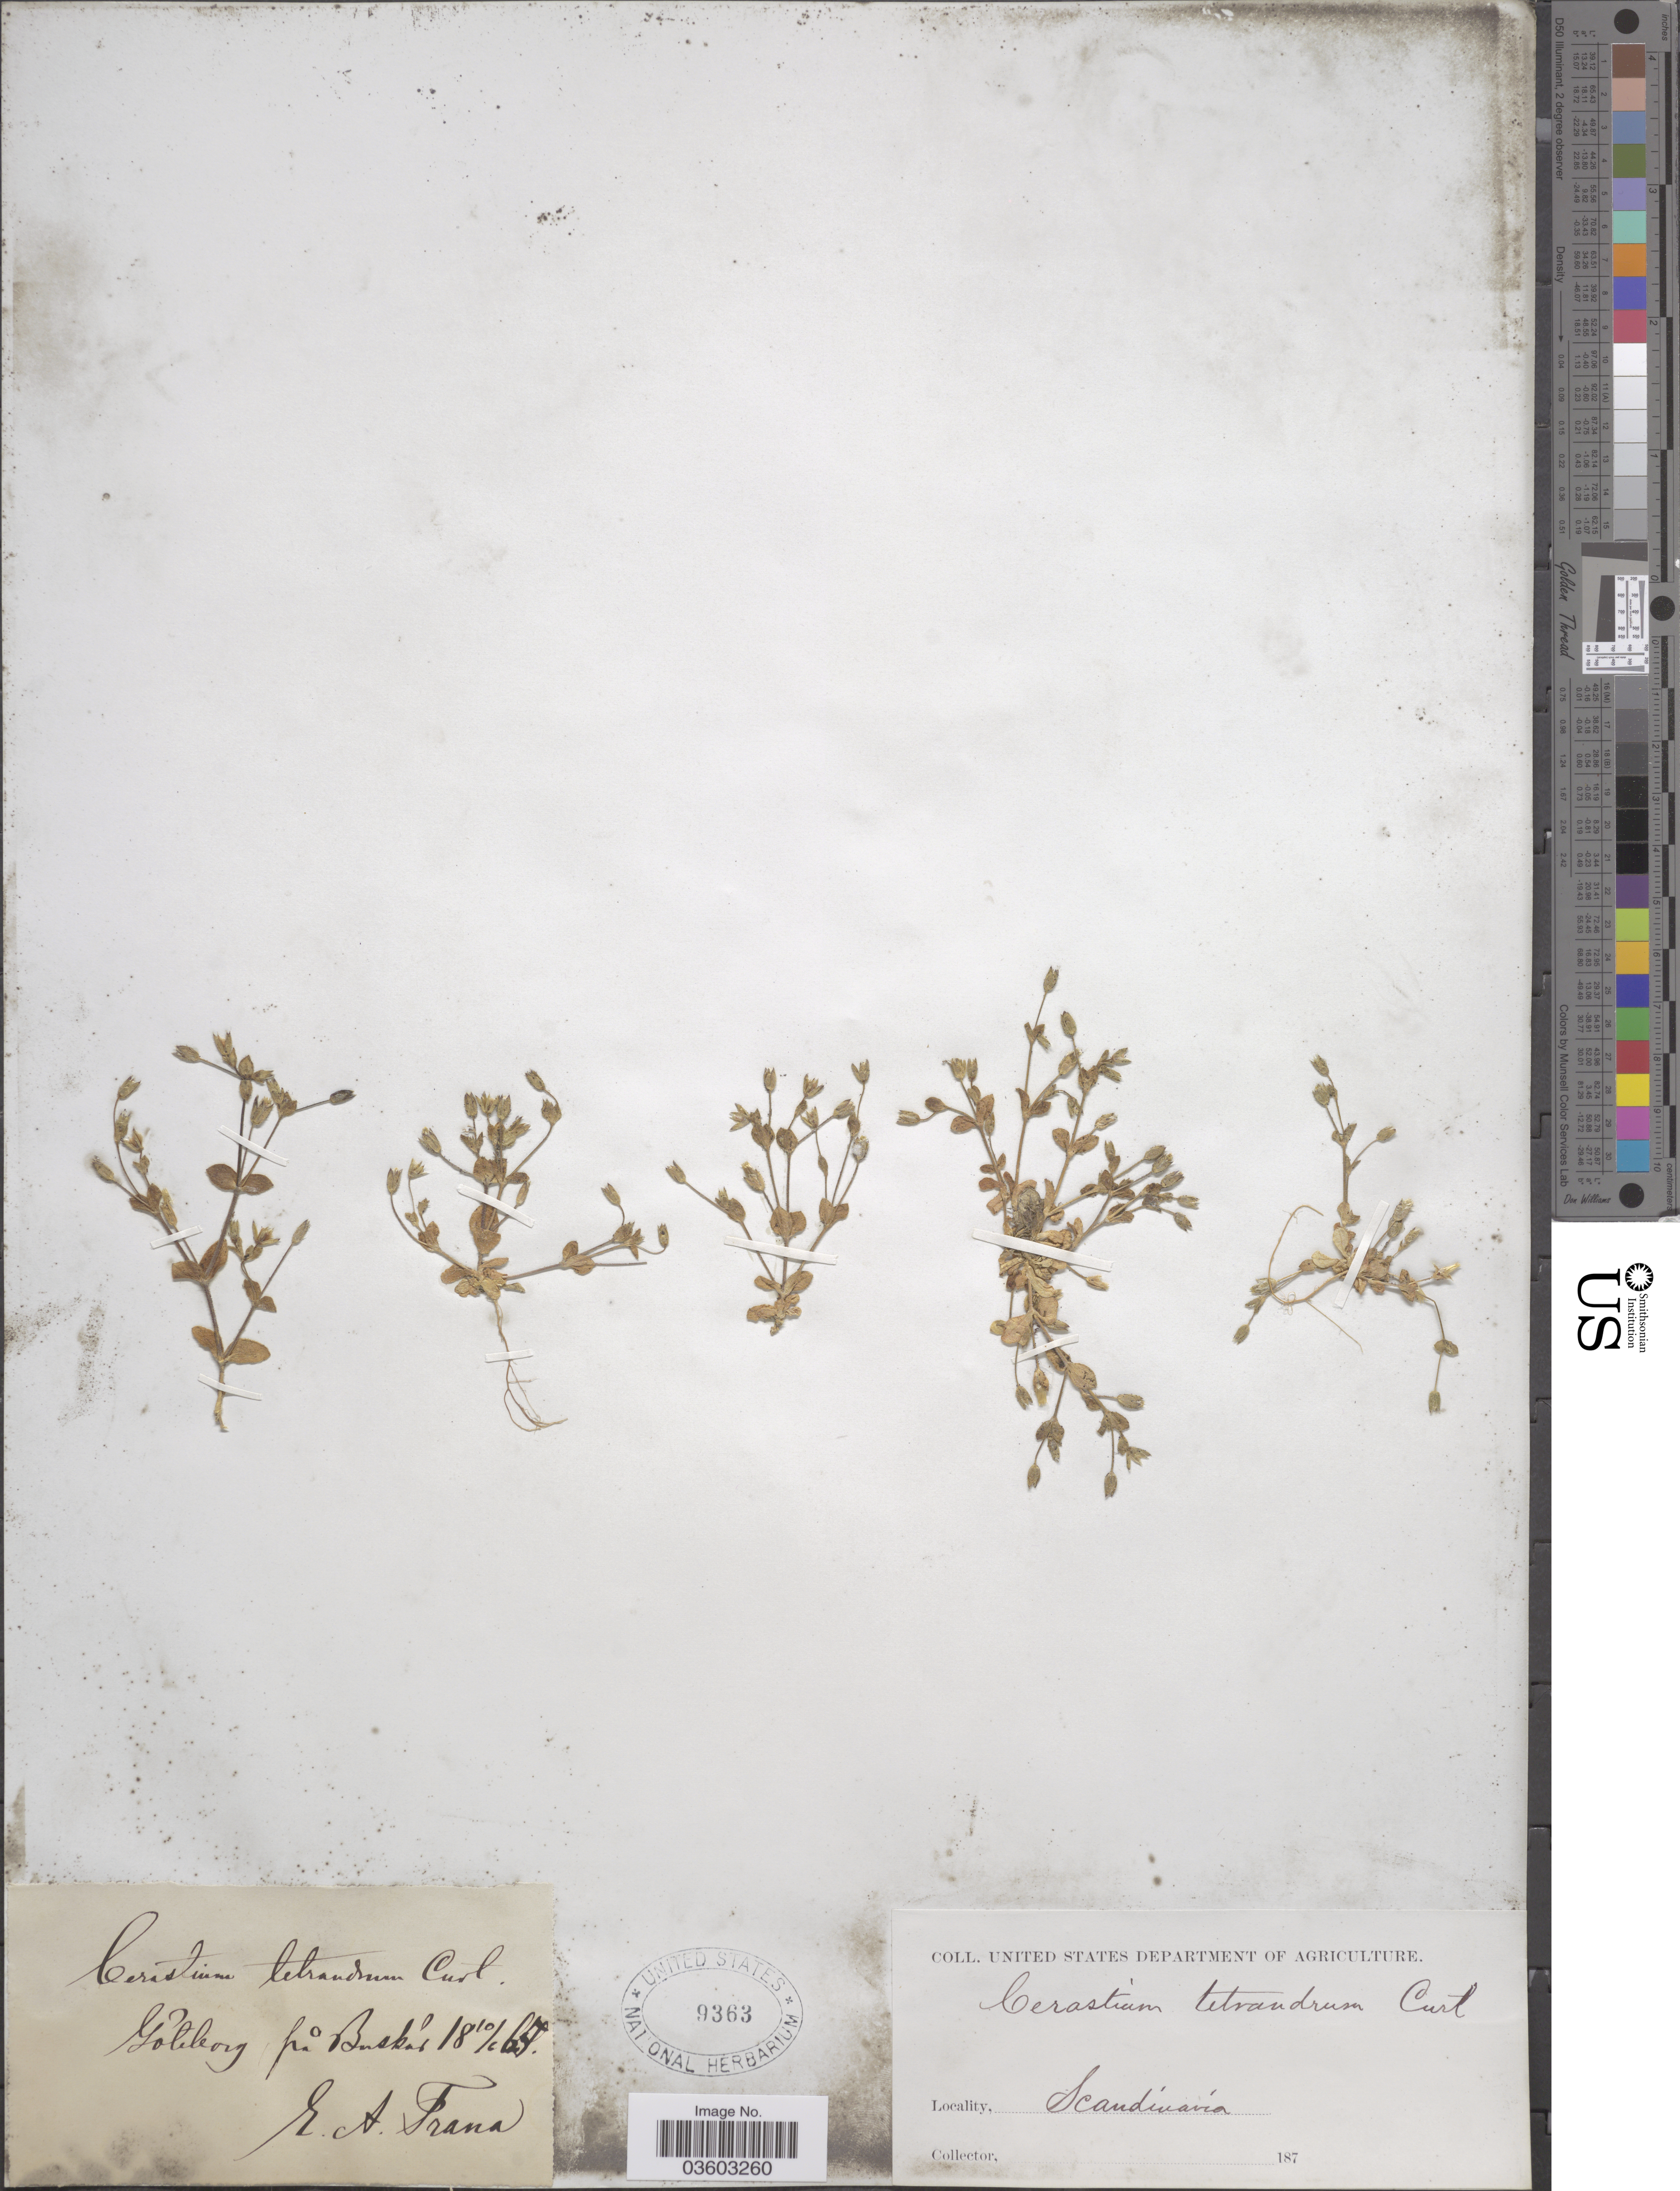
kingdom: Plantae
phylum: Tracheophyta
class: Magnoliopsida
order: Caryophyllales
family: Caryophyllaceae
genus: Cerastium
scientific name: Cerastium tetrandrum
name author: Curtis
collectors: E. Trana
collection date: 1865-06-10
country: Sweden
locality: Goteborg pr. Buska. Scandinavia.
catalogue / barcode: US 9363